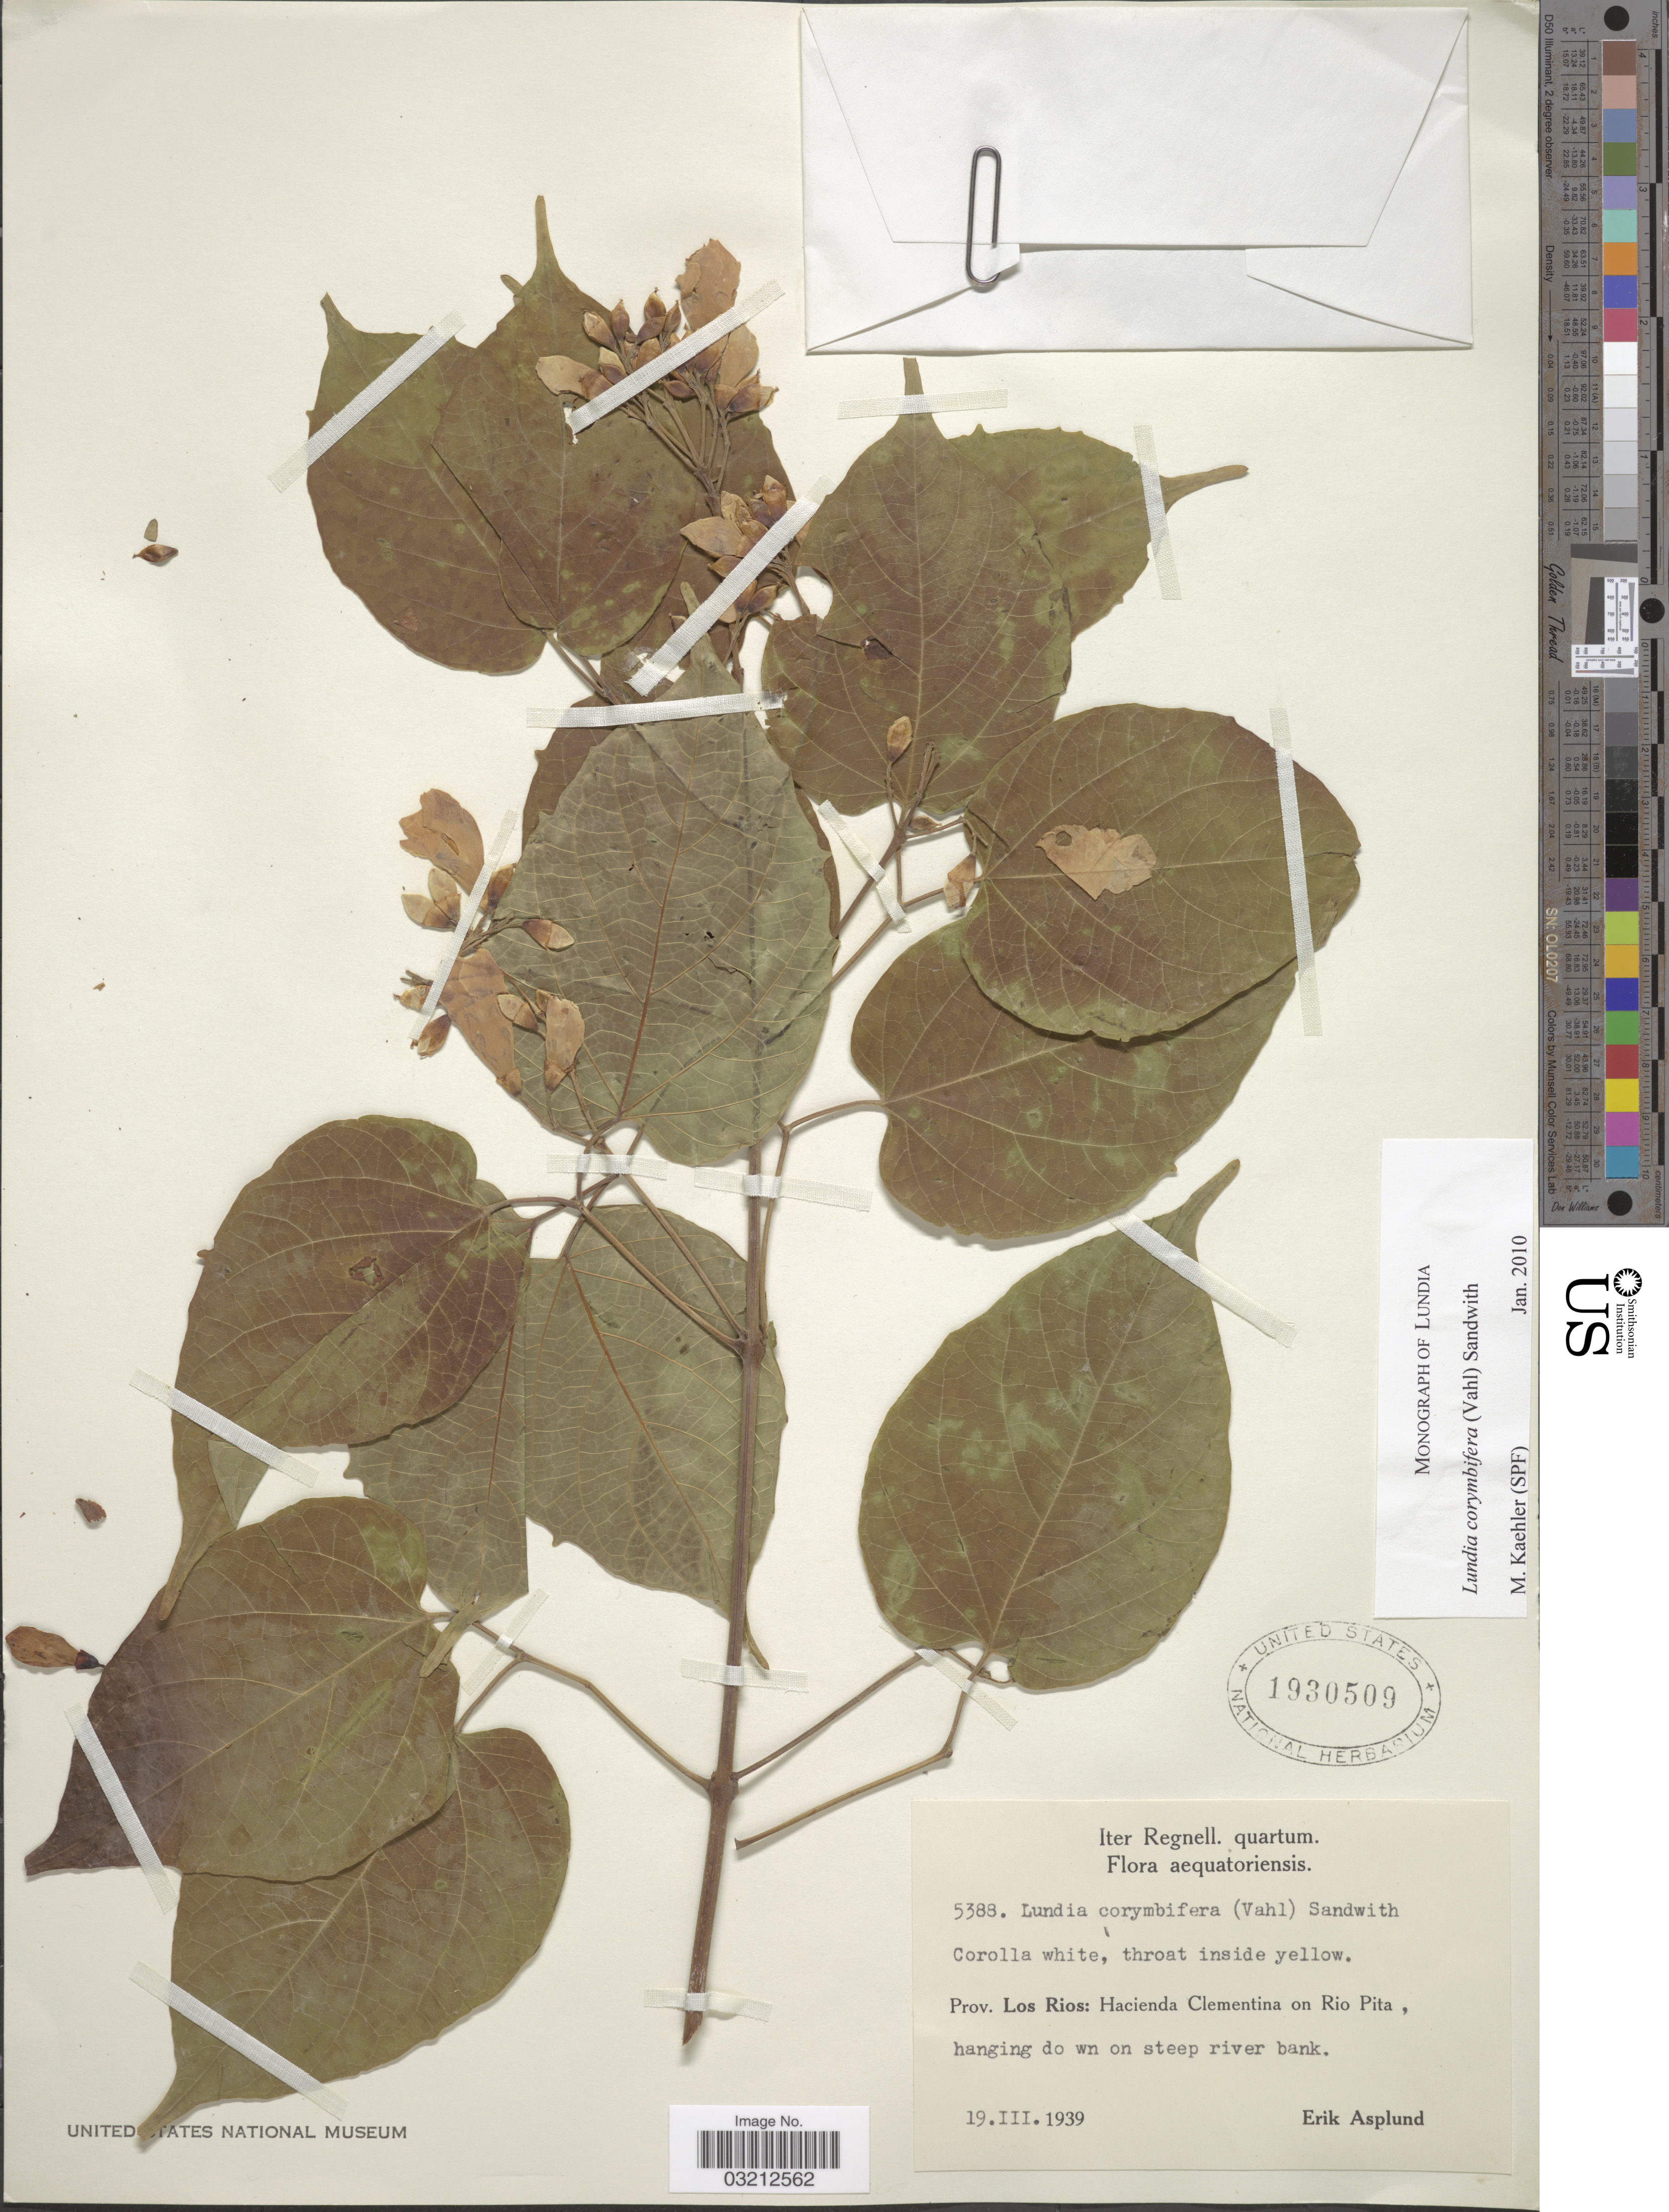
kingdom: Plantae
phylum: Tracheophyta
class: Magnoliopsida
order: Lamiales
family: Bignoniaceae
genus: Lundia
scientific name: Lundia corymbifera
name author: (Vahl) Sandwith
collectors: E. Asplund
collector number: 5388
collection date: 1939-03-19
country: Ecuador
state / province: Los Ríos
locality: Aequatoriensis. Hacienda Clementina on Rio Pita, hanging do wn on steep river bank.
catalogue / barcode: US 1930509